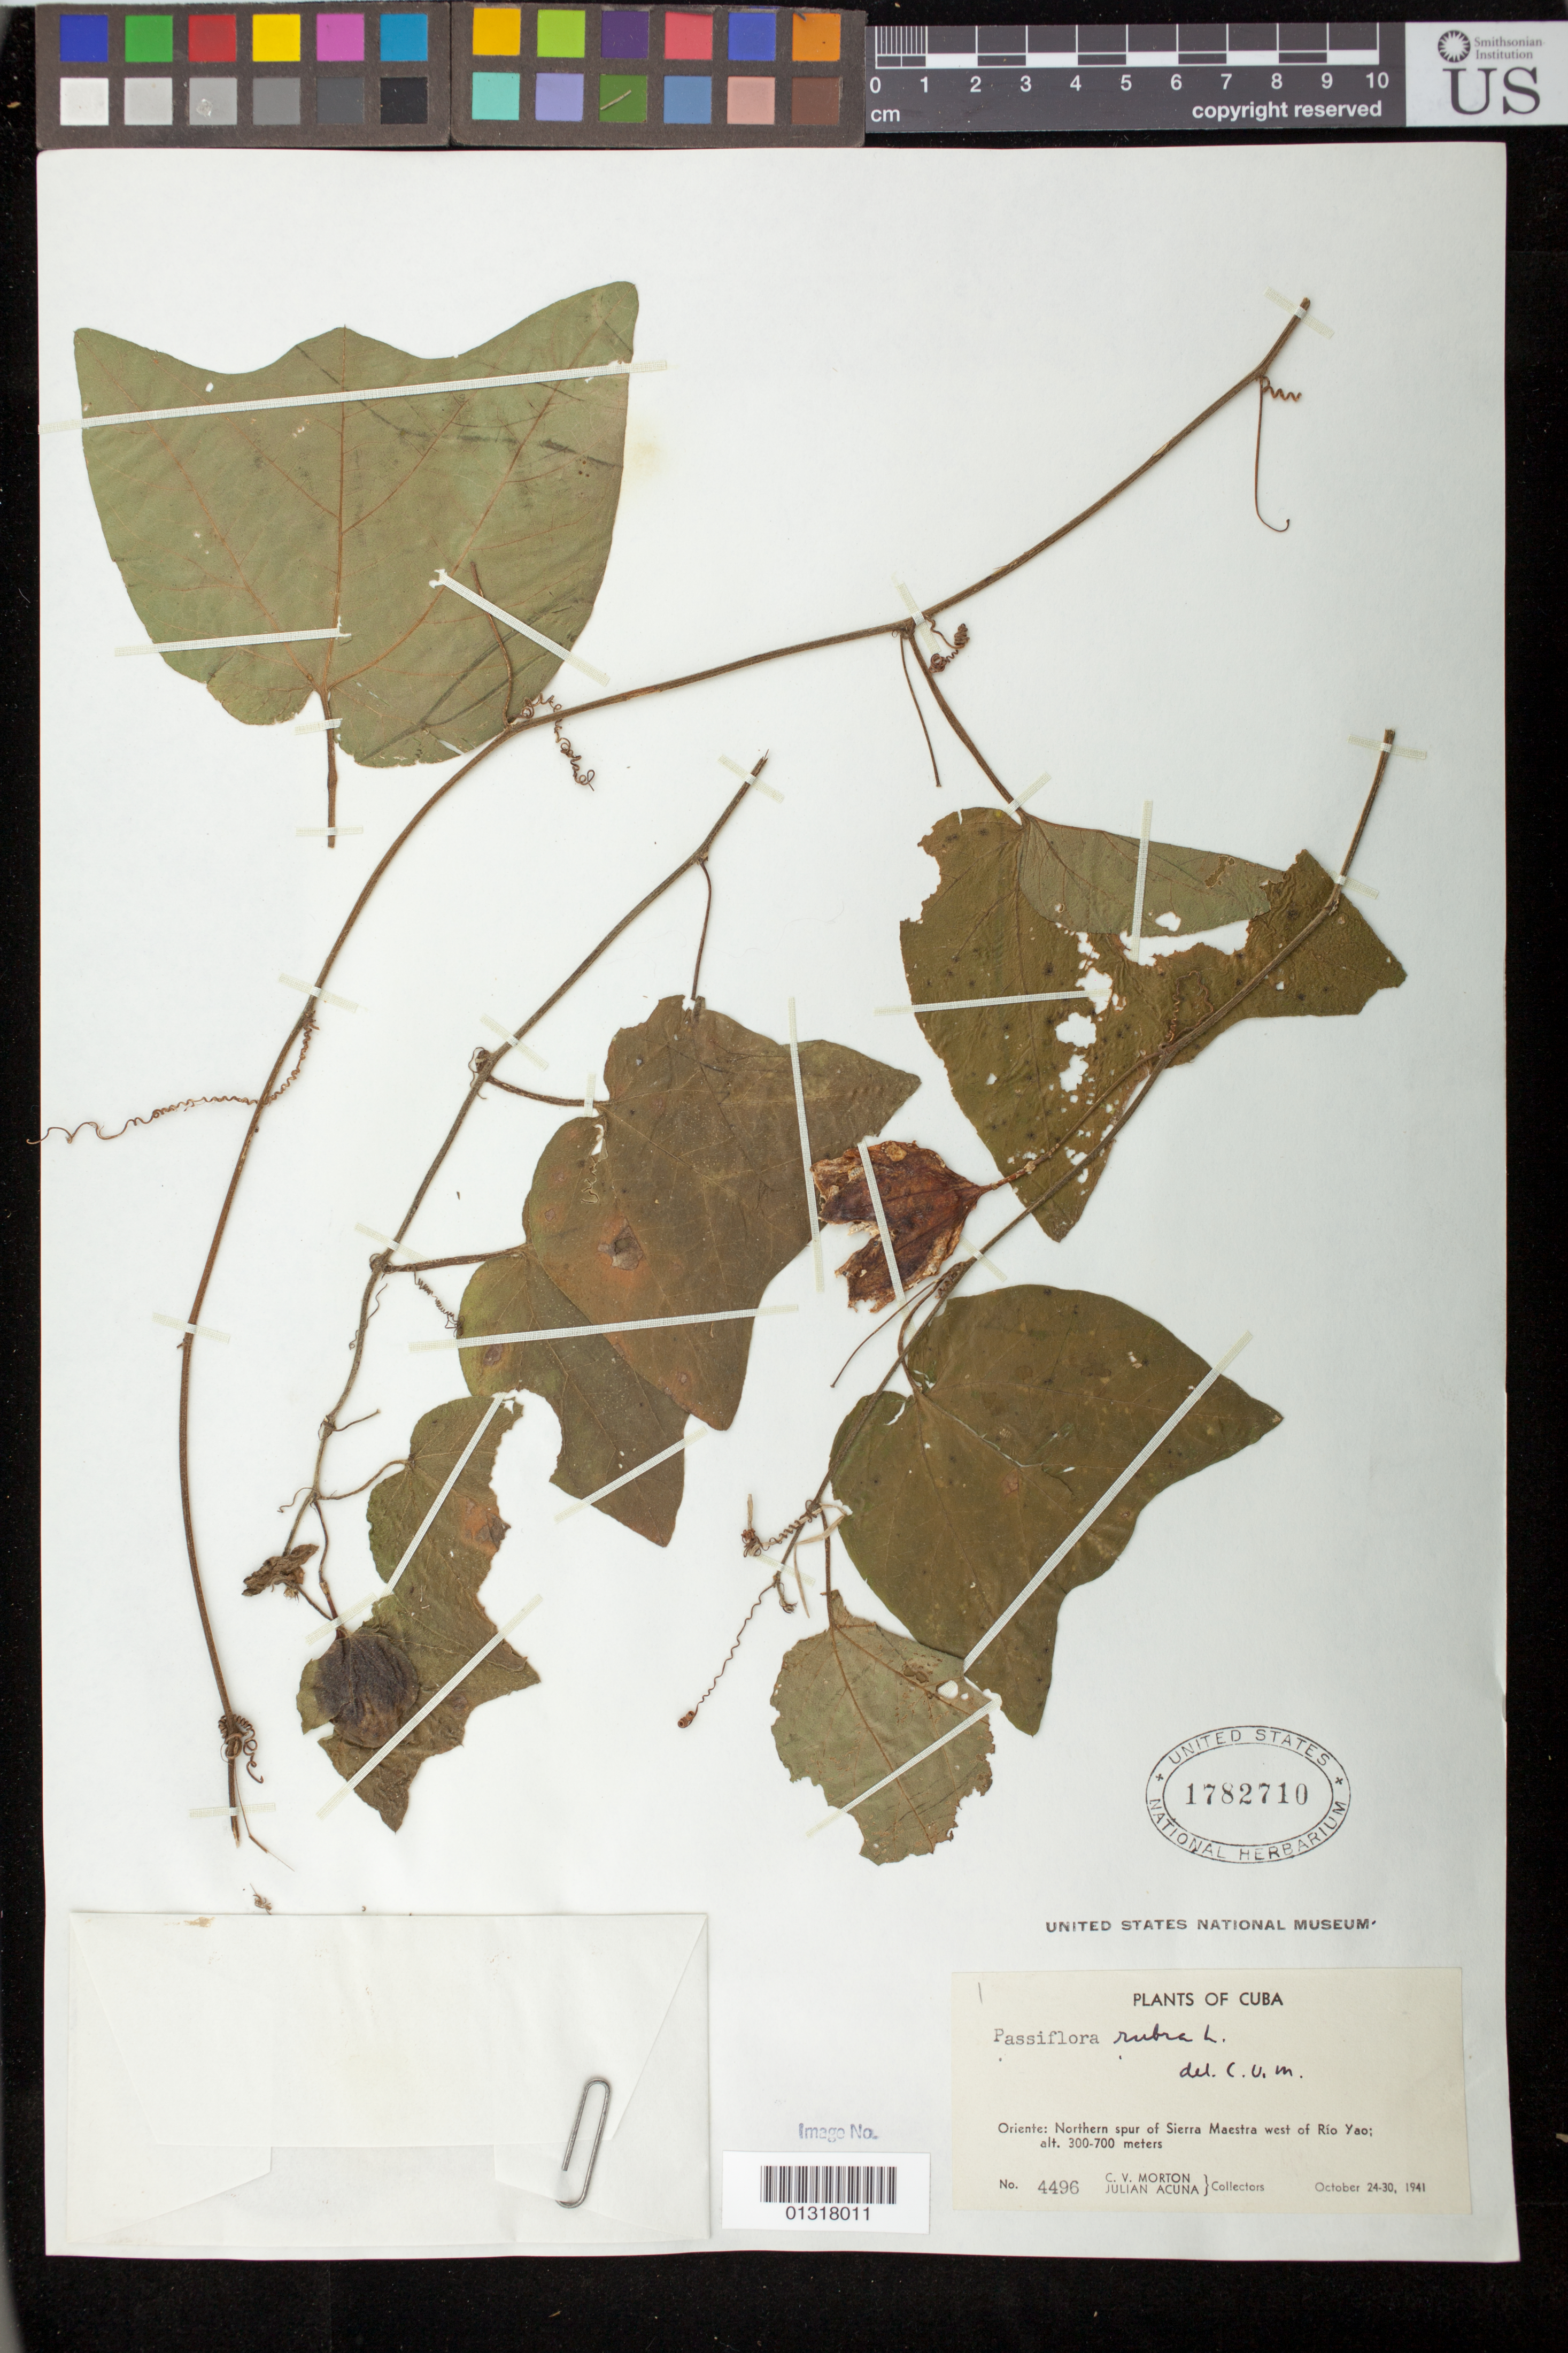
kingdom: Plantae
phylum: Tracheophyta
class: Magnoliopsida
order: Malpighiales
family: Passifloraceae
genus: Passiflora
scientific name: Passiflora rubra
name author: L.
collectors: C. V. Morton & J. Acuña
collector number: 4496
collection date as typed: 24 Oct 1941 to 30 Oct 1941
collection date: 1941-10-24/1941-10-30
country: Cuba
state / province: Granma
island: Cuba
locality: Northern spur of Sierra Maestra west of Rio Yao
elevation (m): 300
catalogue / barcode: US 1782710